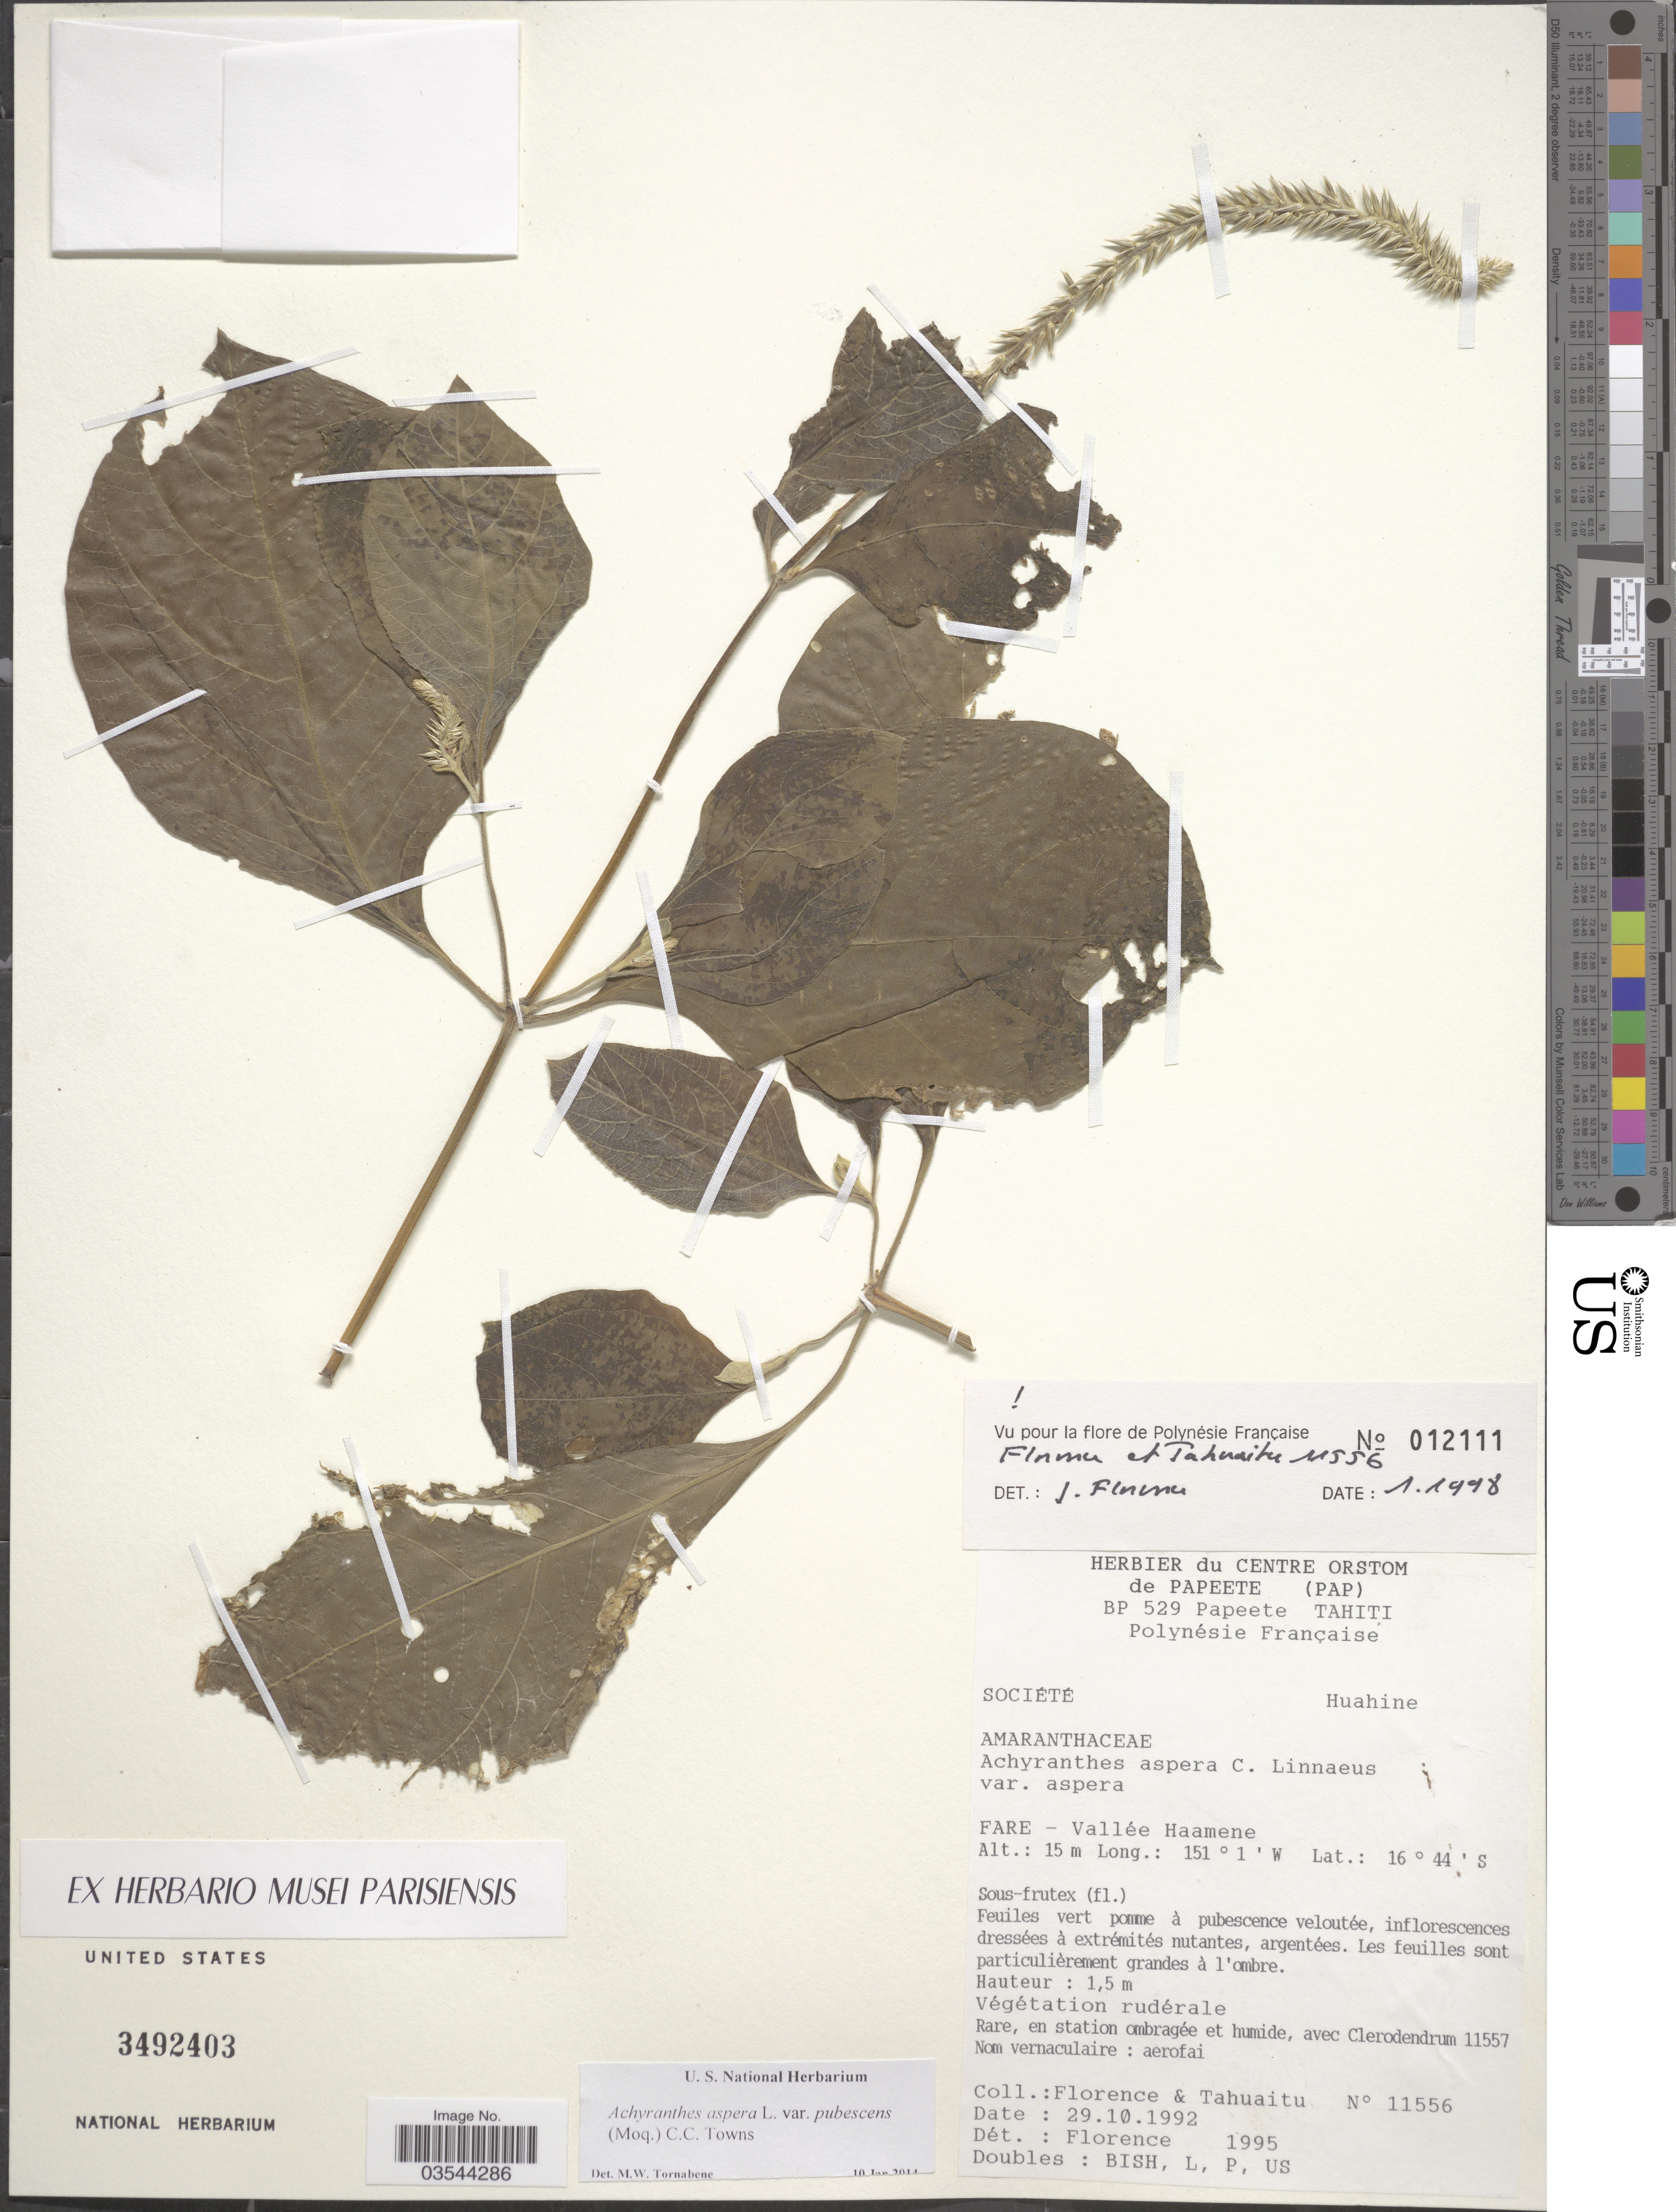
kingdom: Plantae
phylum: Tracheophyta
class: Magnoliopsida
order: Caryophyllales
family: Amaranthaceae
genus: Achyranthes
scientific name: Achyranthes aspera var. pubescens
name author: (Moq.) M. Gómez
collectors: -. Florence & -. Tahuaitu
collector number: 11556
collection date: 1992-10-29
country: French Polynesia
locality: Société. Huahine. Fare - Vallée Haamene.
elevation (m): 15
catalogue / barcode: US 3492403